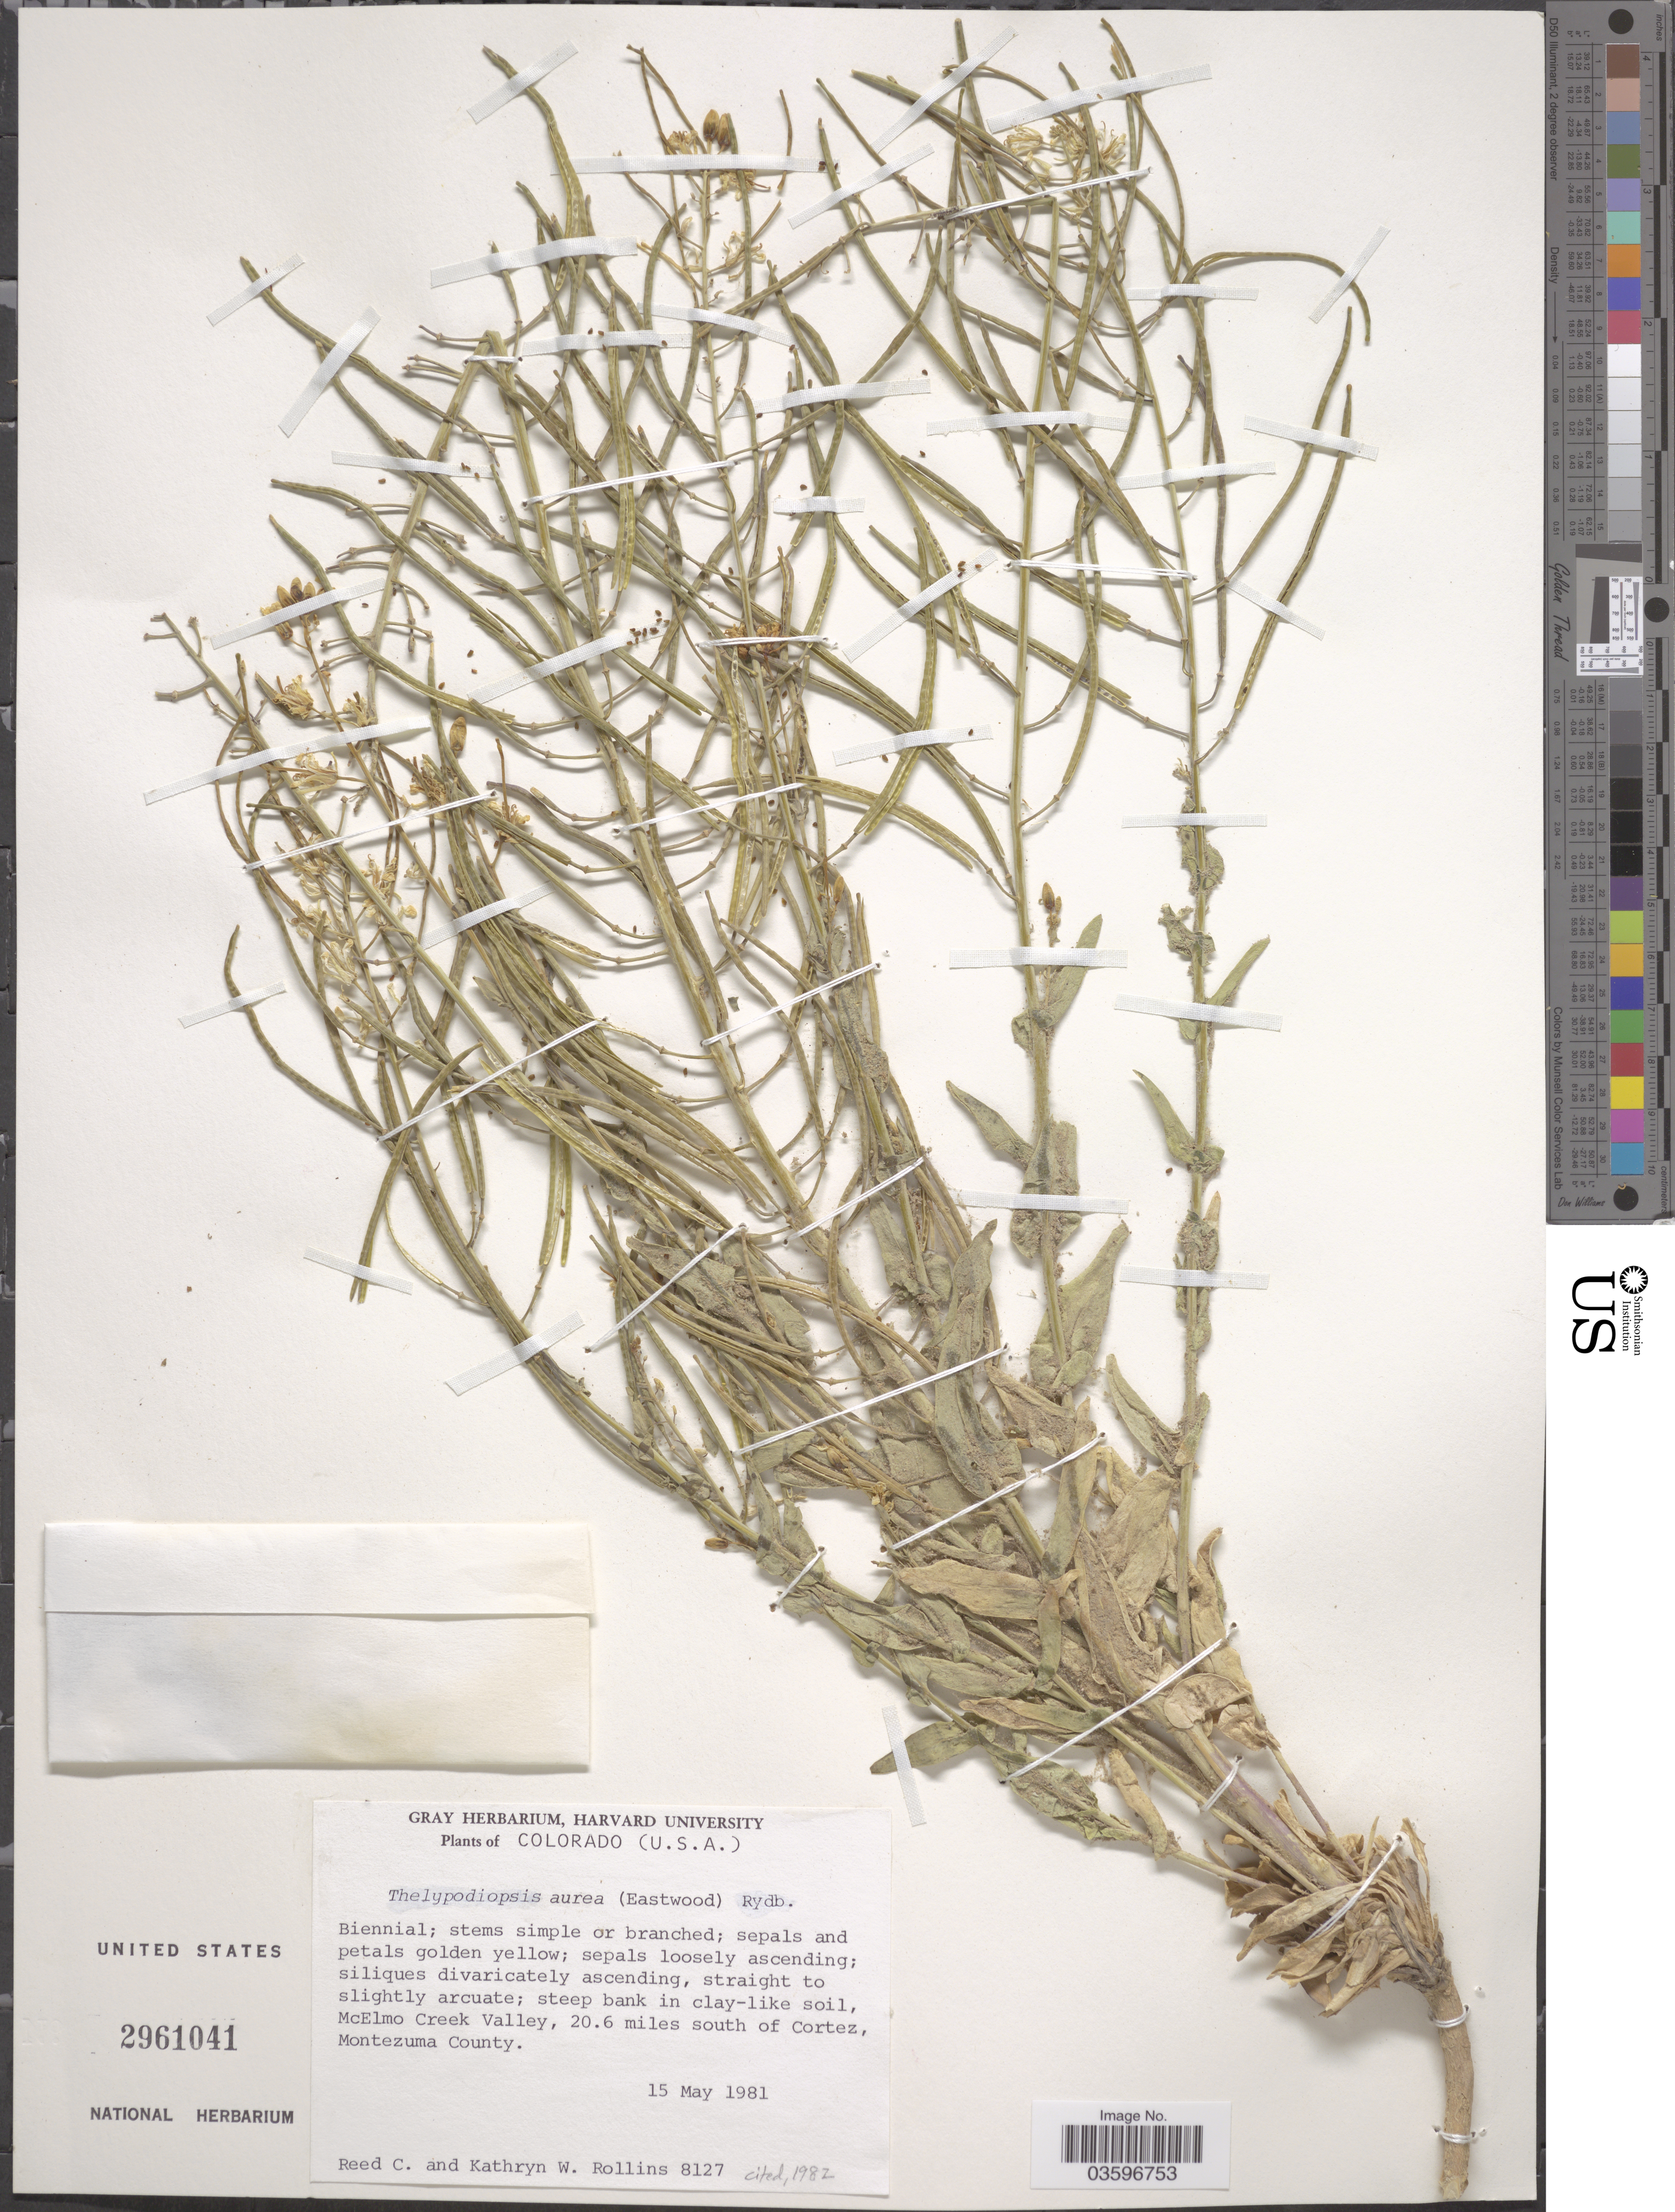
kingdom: Plantae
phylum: Tracheophyta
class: Magnoliopsida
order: Brassicales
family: Brassicaceae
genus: Thelypodiopsis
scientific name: Thelypodiopsis aurea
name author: (Eastw.) Rydb.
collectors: R. C. Rollins & K. W. Rollins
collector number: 8127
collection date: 1981-05-15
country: United States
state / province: Colorado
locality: McElmo Creek Valley, 20.6 miles south of Cortez, Montezuma County.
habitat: steep bank in clay like soil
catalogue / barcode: US 2961041